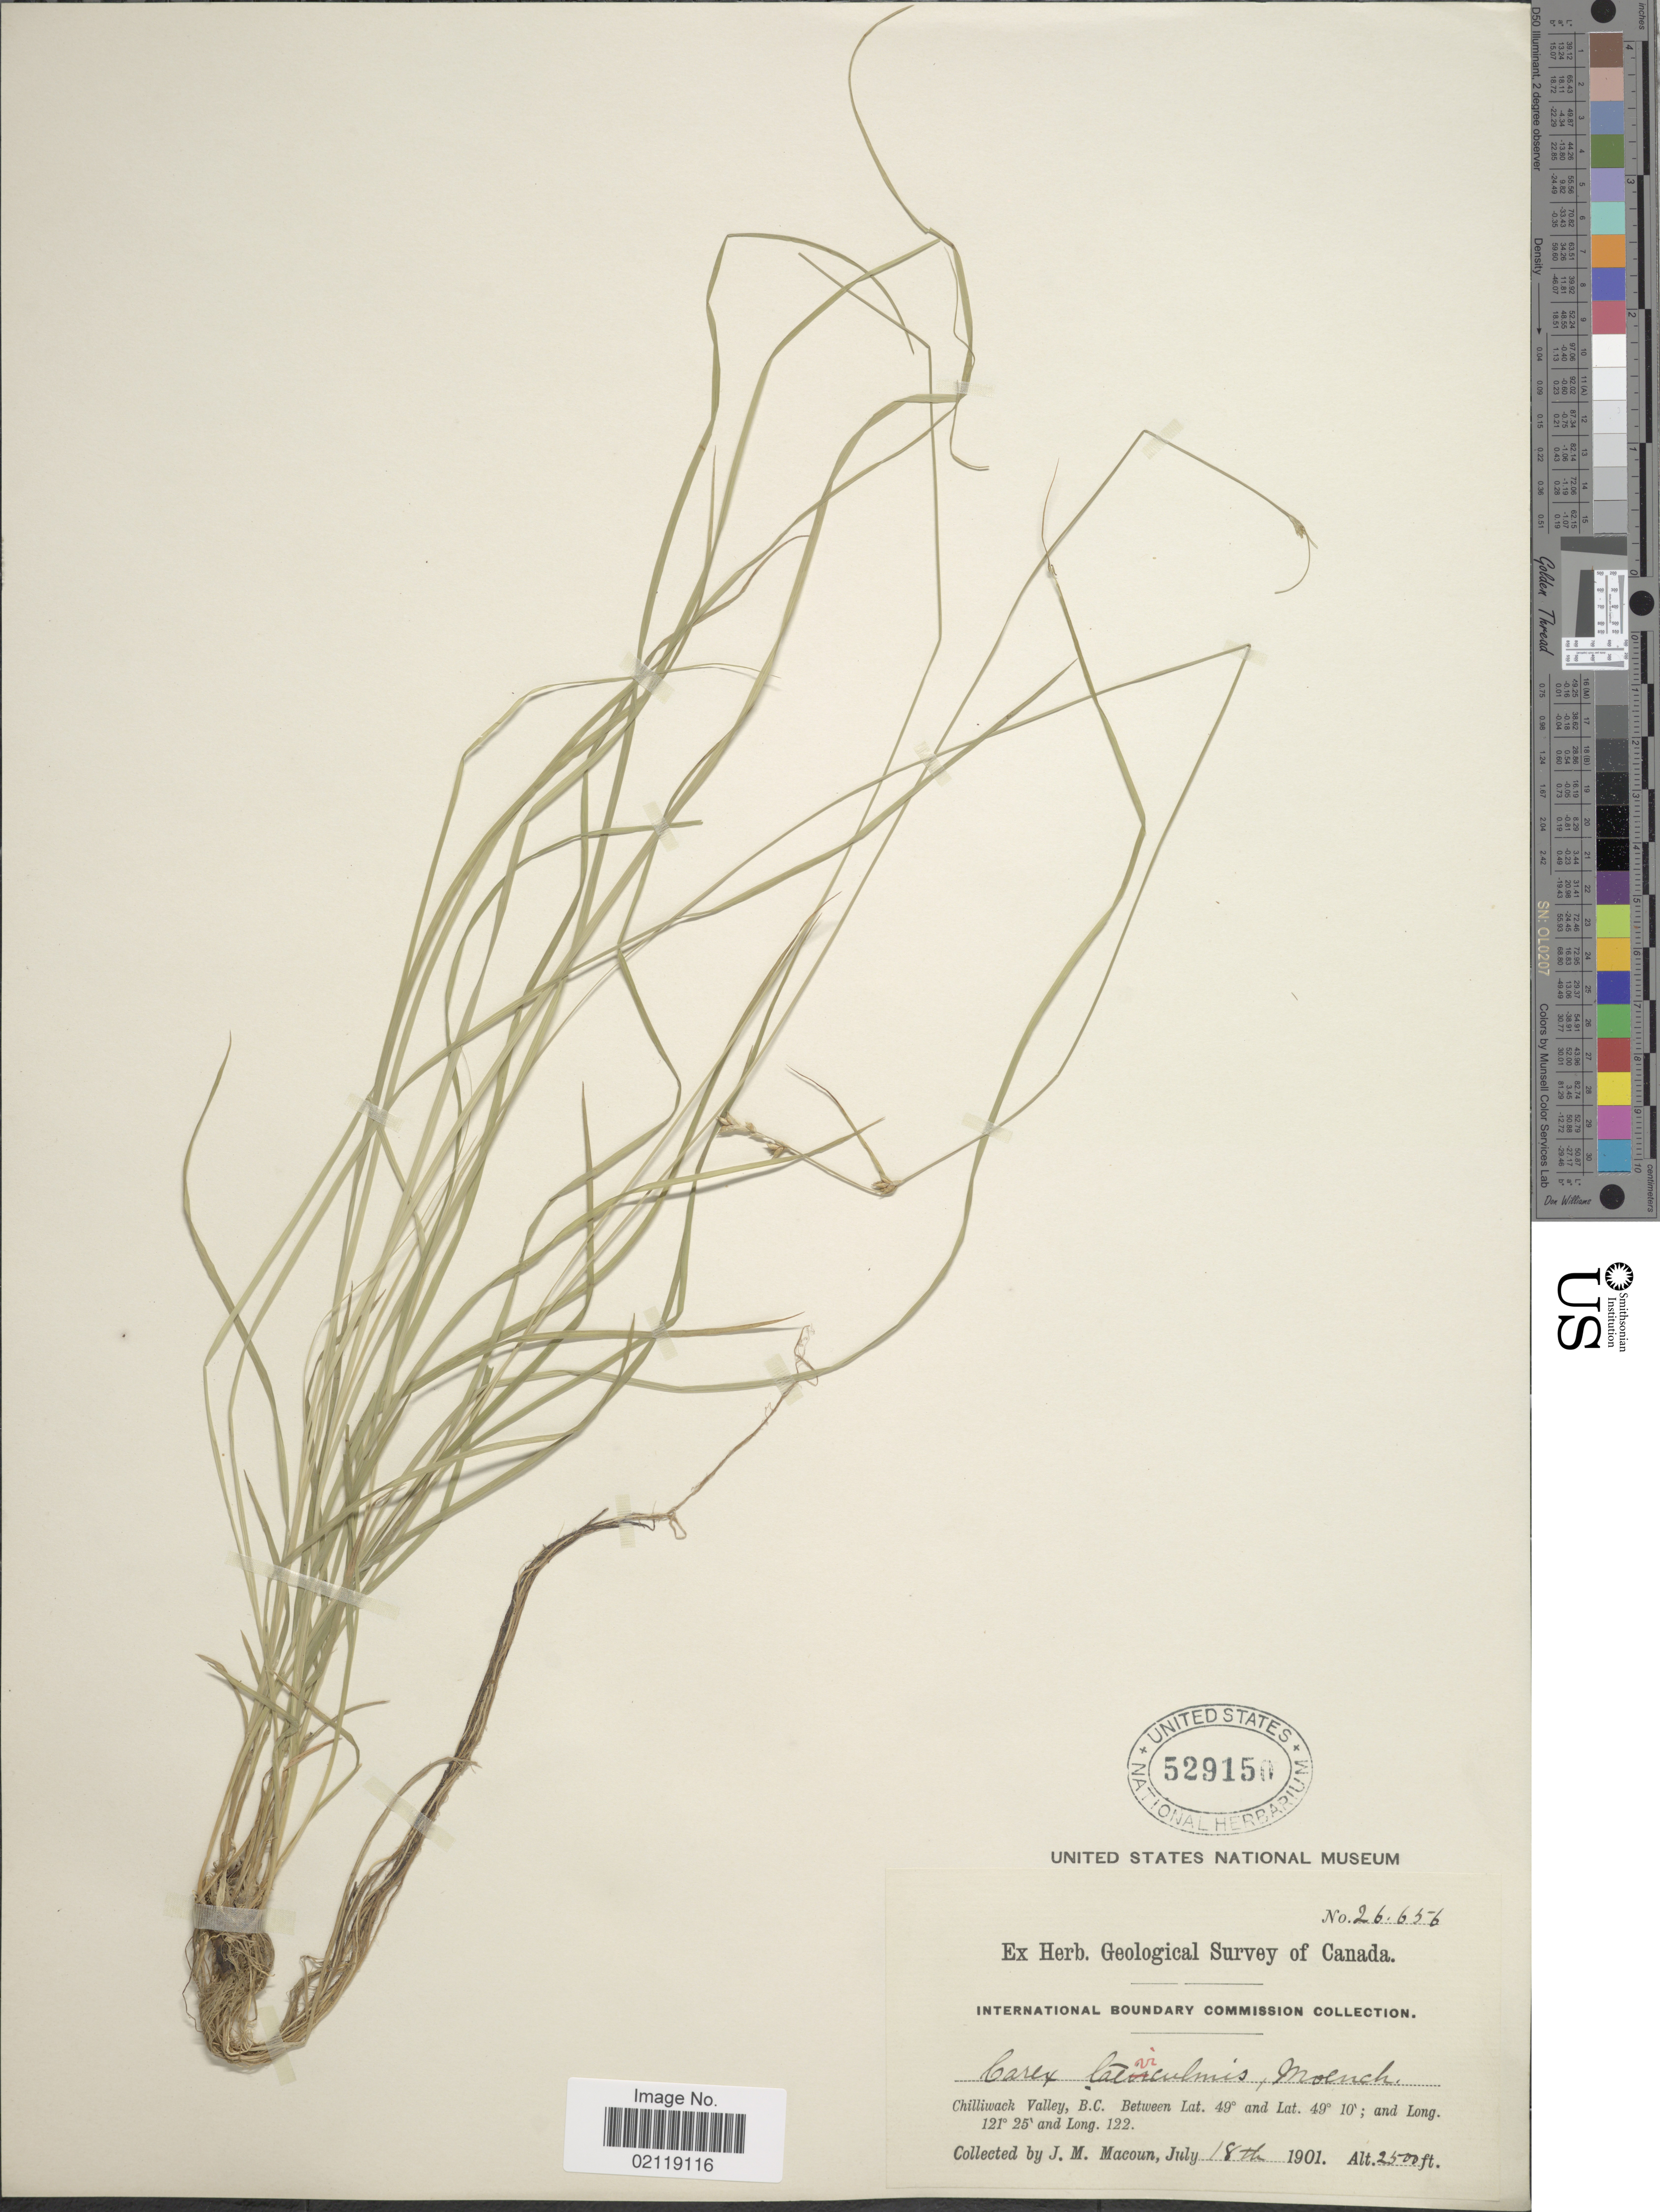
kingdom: Plantae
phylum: Tracheophyta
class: Liliopsida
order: Poales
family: Cyperaceae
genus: Carex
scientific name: Carex laeviculmis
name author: Meinsh.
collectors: J. M. Macoun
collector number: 26656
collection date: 1901-07-18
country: Canada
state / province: British Columbia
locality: Chilliwack Valley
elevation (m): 762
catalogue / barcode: US 529150